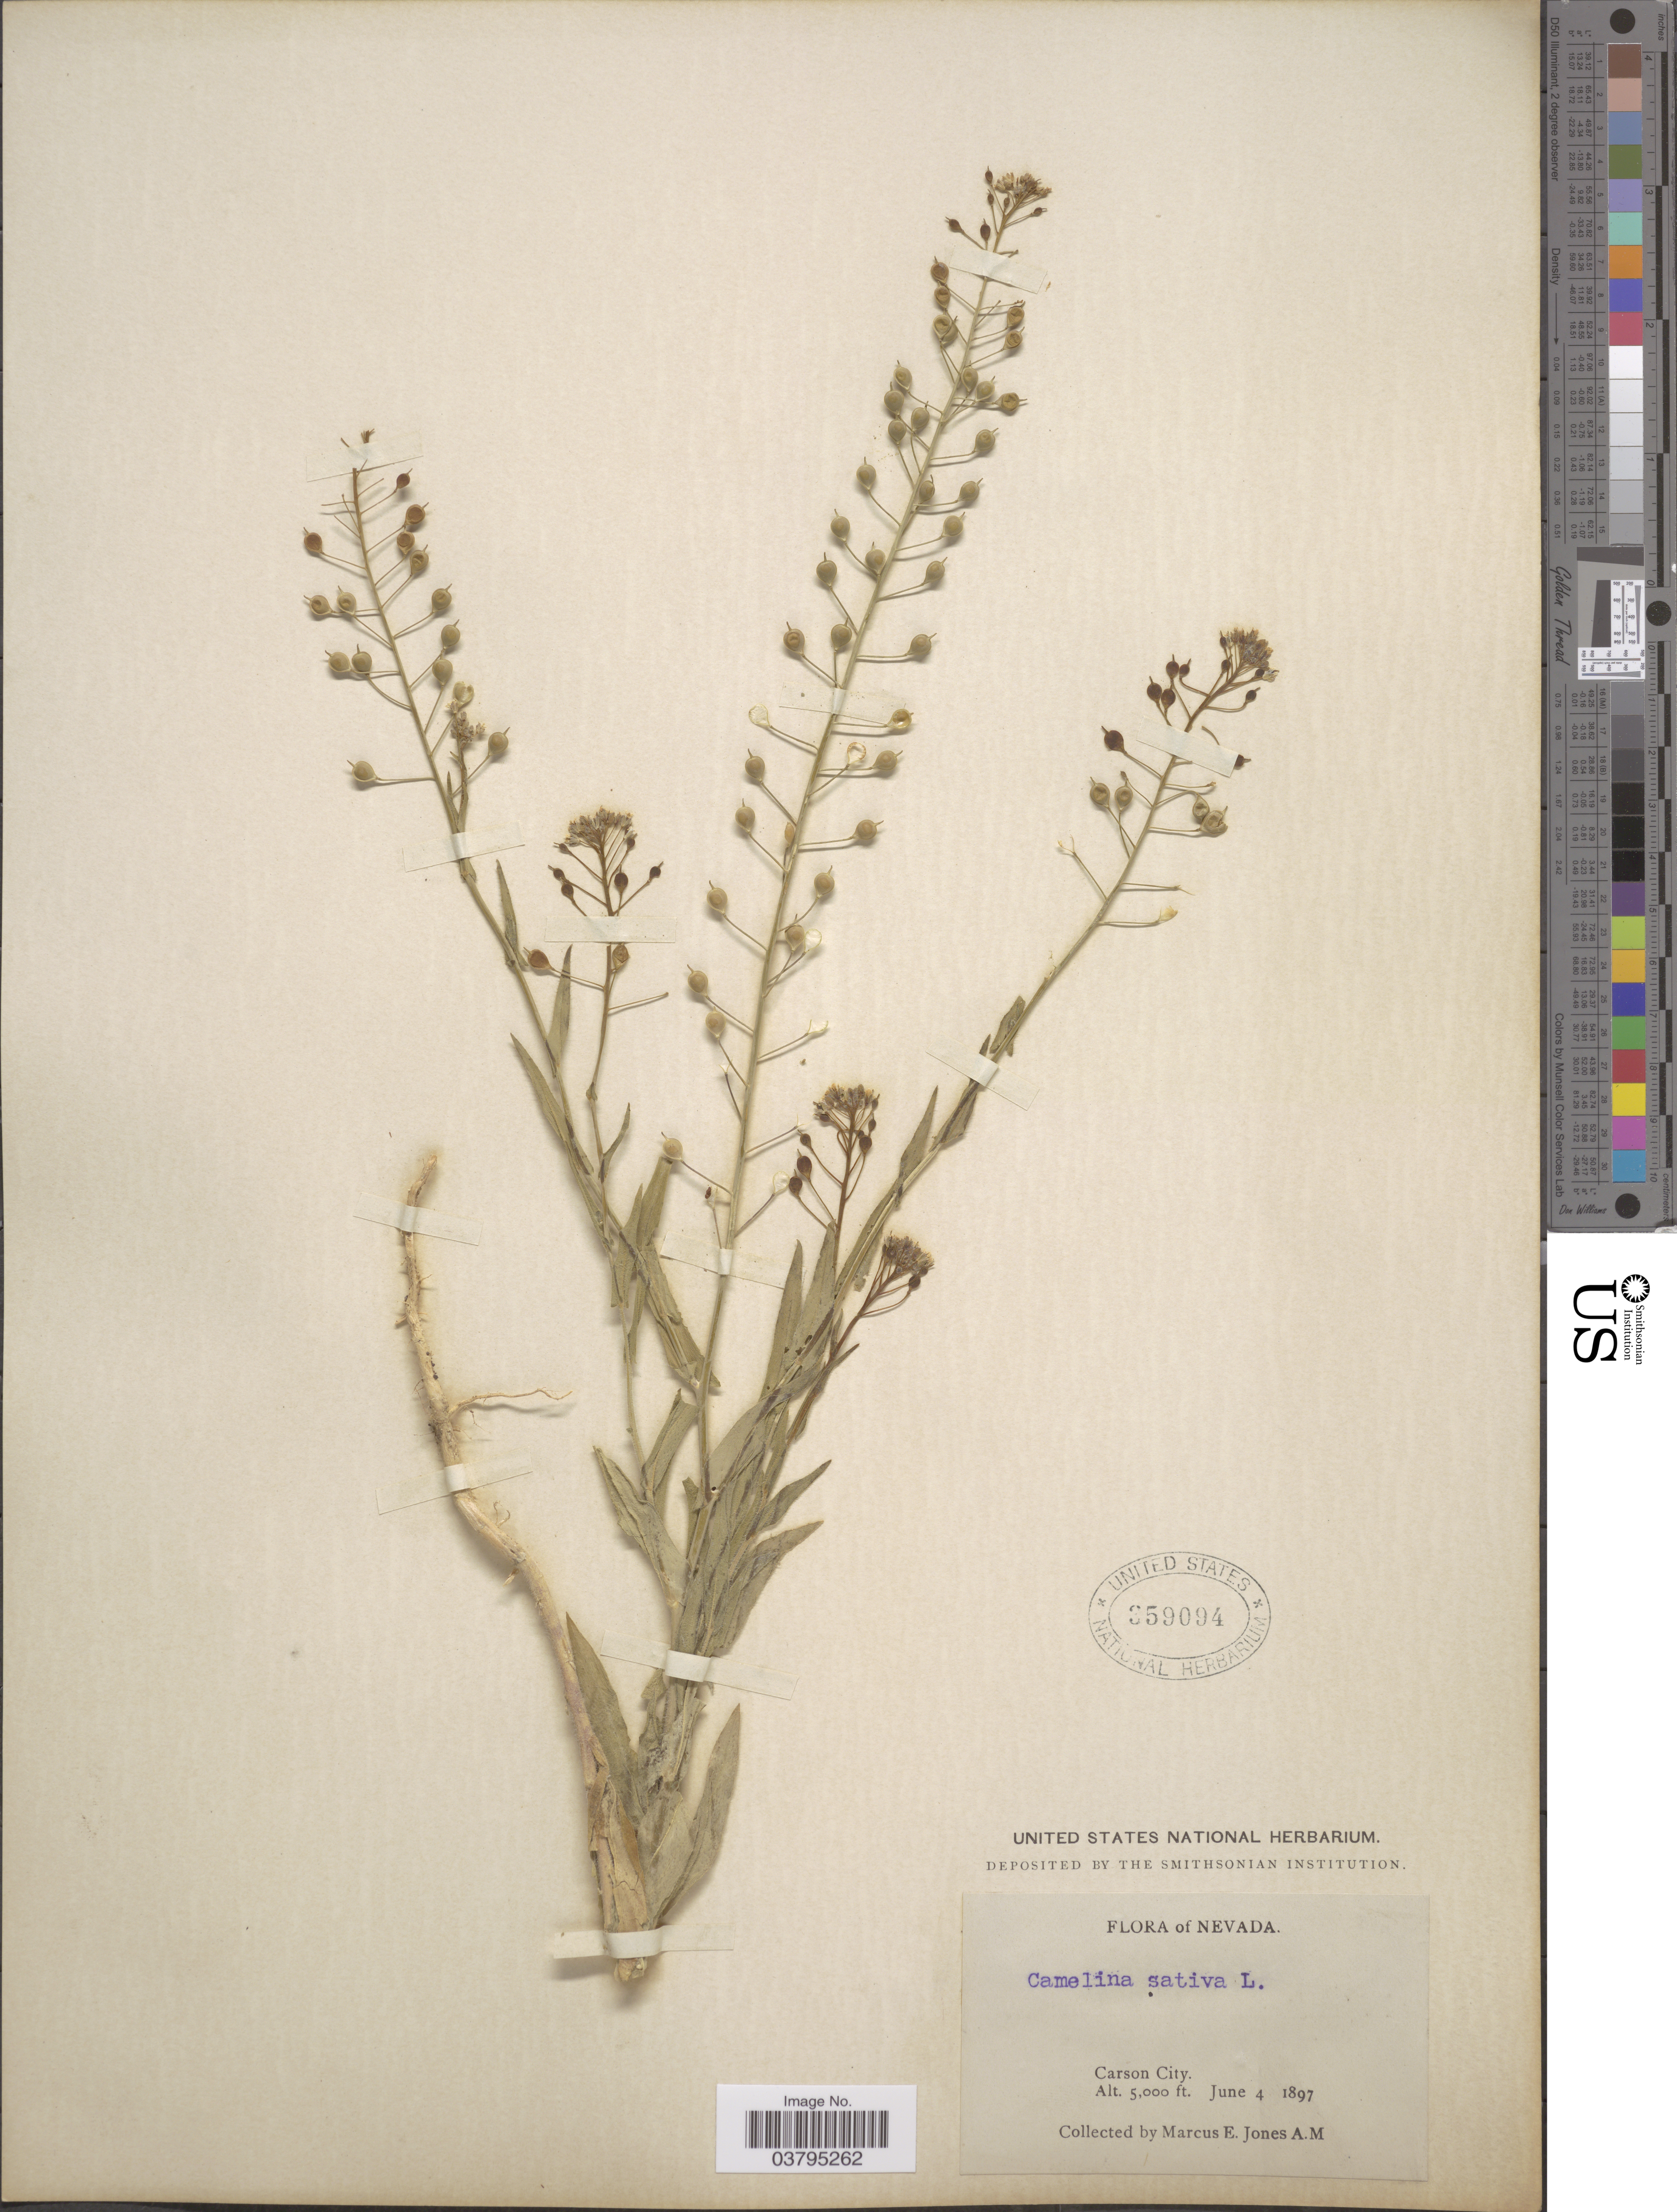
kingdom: Plantae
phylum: Tracheophyta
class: Magnoliopsida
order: Brassicales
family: Brassicaceae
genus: Camelina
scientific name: Camelina microcarpa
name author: DC.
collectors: M. E. Jones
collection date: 1897-06-04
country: United States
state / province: Nevada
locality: Carson City.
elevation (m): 1524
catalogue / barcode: US 359094